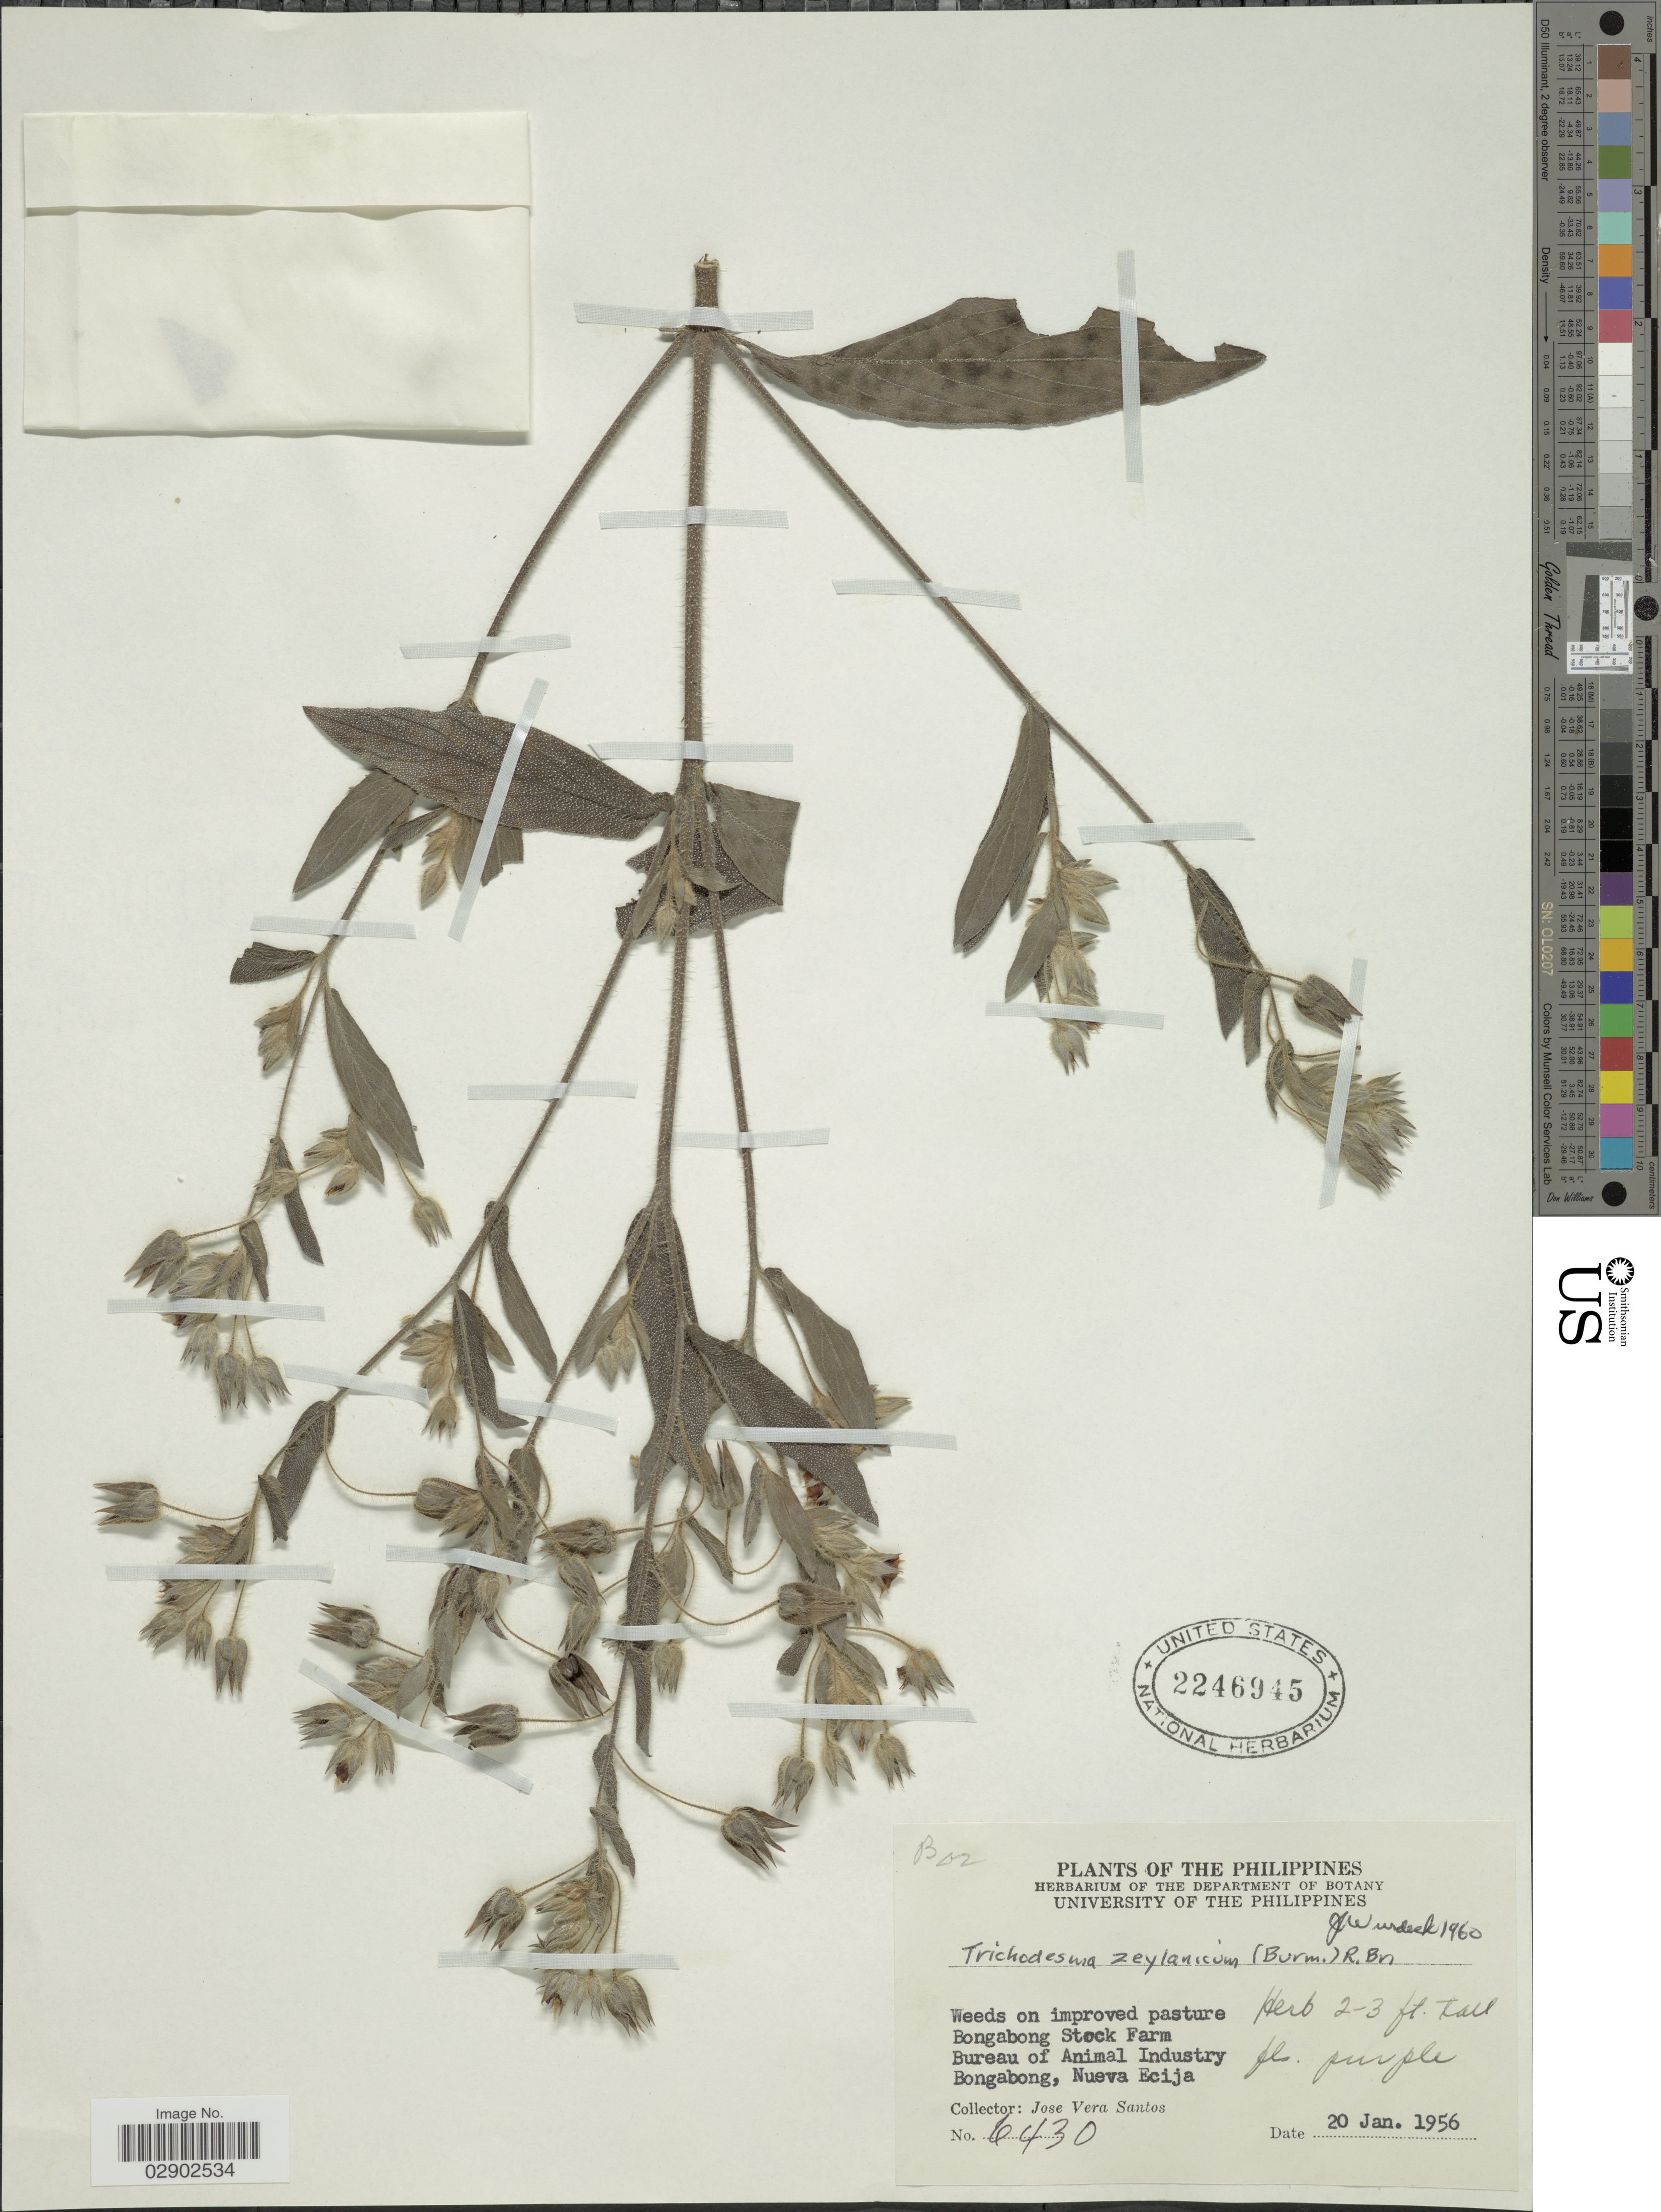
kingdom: Plantae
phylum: Tracheophyta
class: Magnoliopsida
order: Boraginales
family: Boraginaceae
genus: Trichodesma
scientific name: Trichodesma zeylanicum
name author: (Burm. f.) R. Br.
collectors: J. Santos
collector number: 6430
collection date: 1956-01-20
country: Philippines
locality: Bongabong Stock Farm. Bureau of Animal Industry. Bongabong, Nueva Ecija.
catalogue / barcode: US 2246945